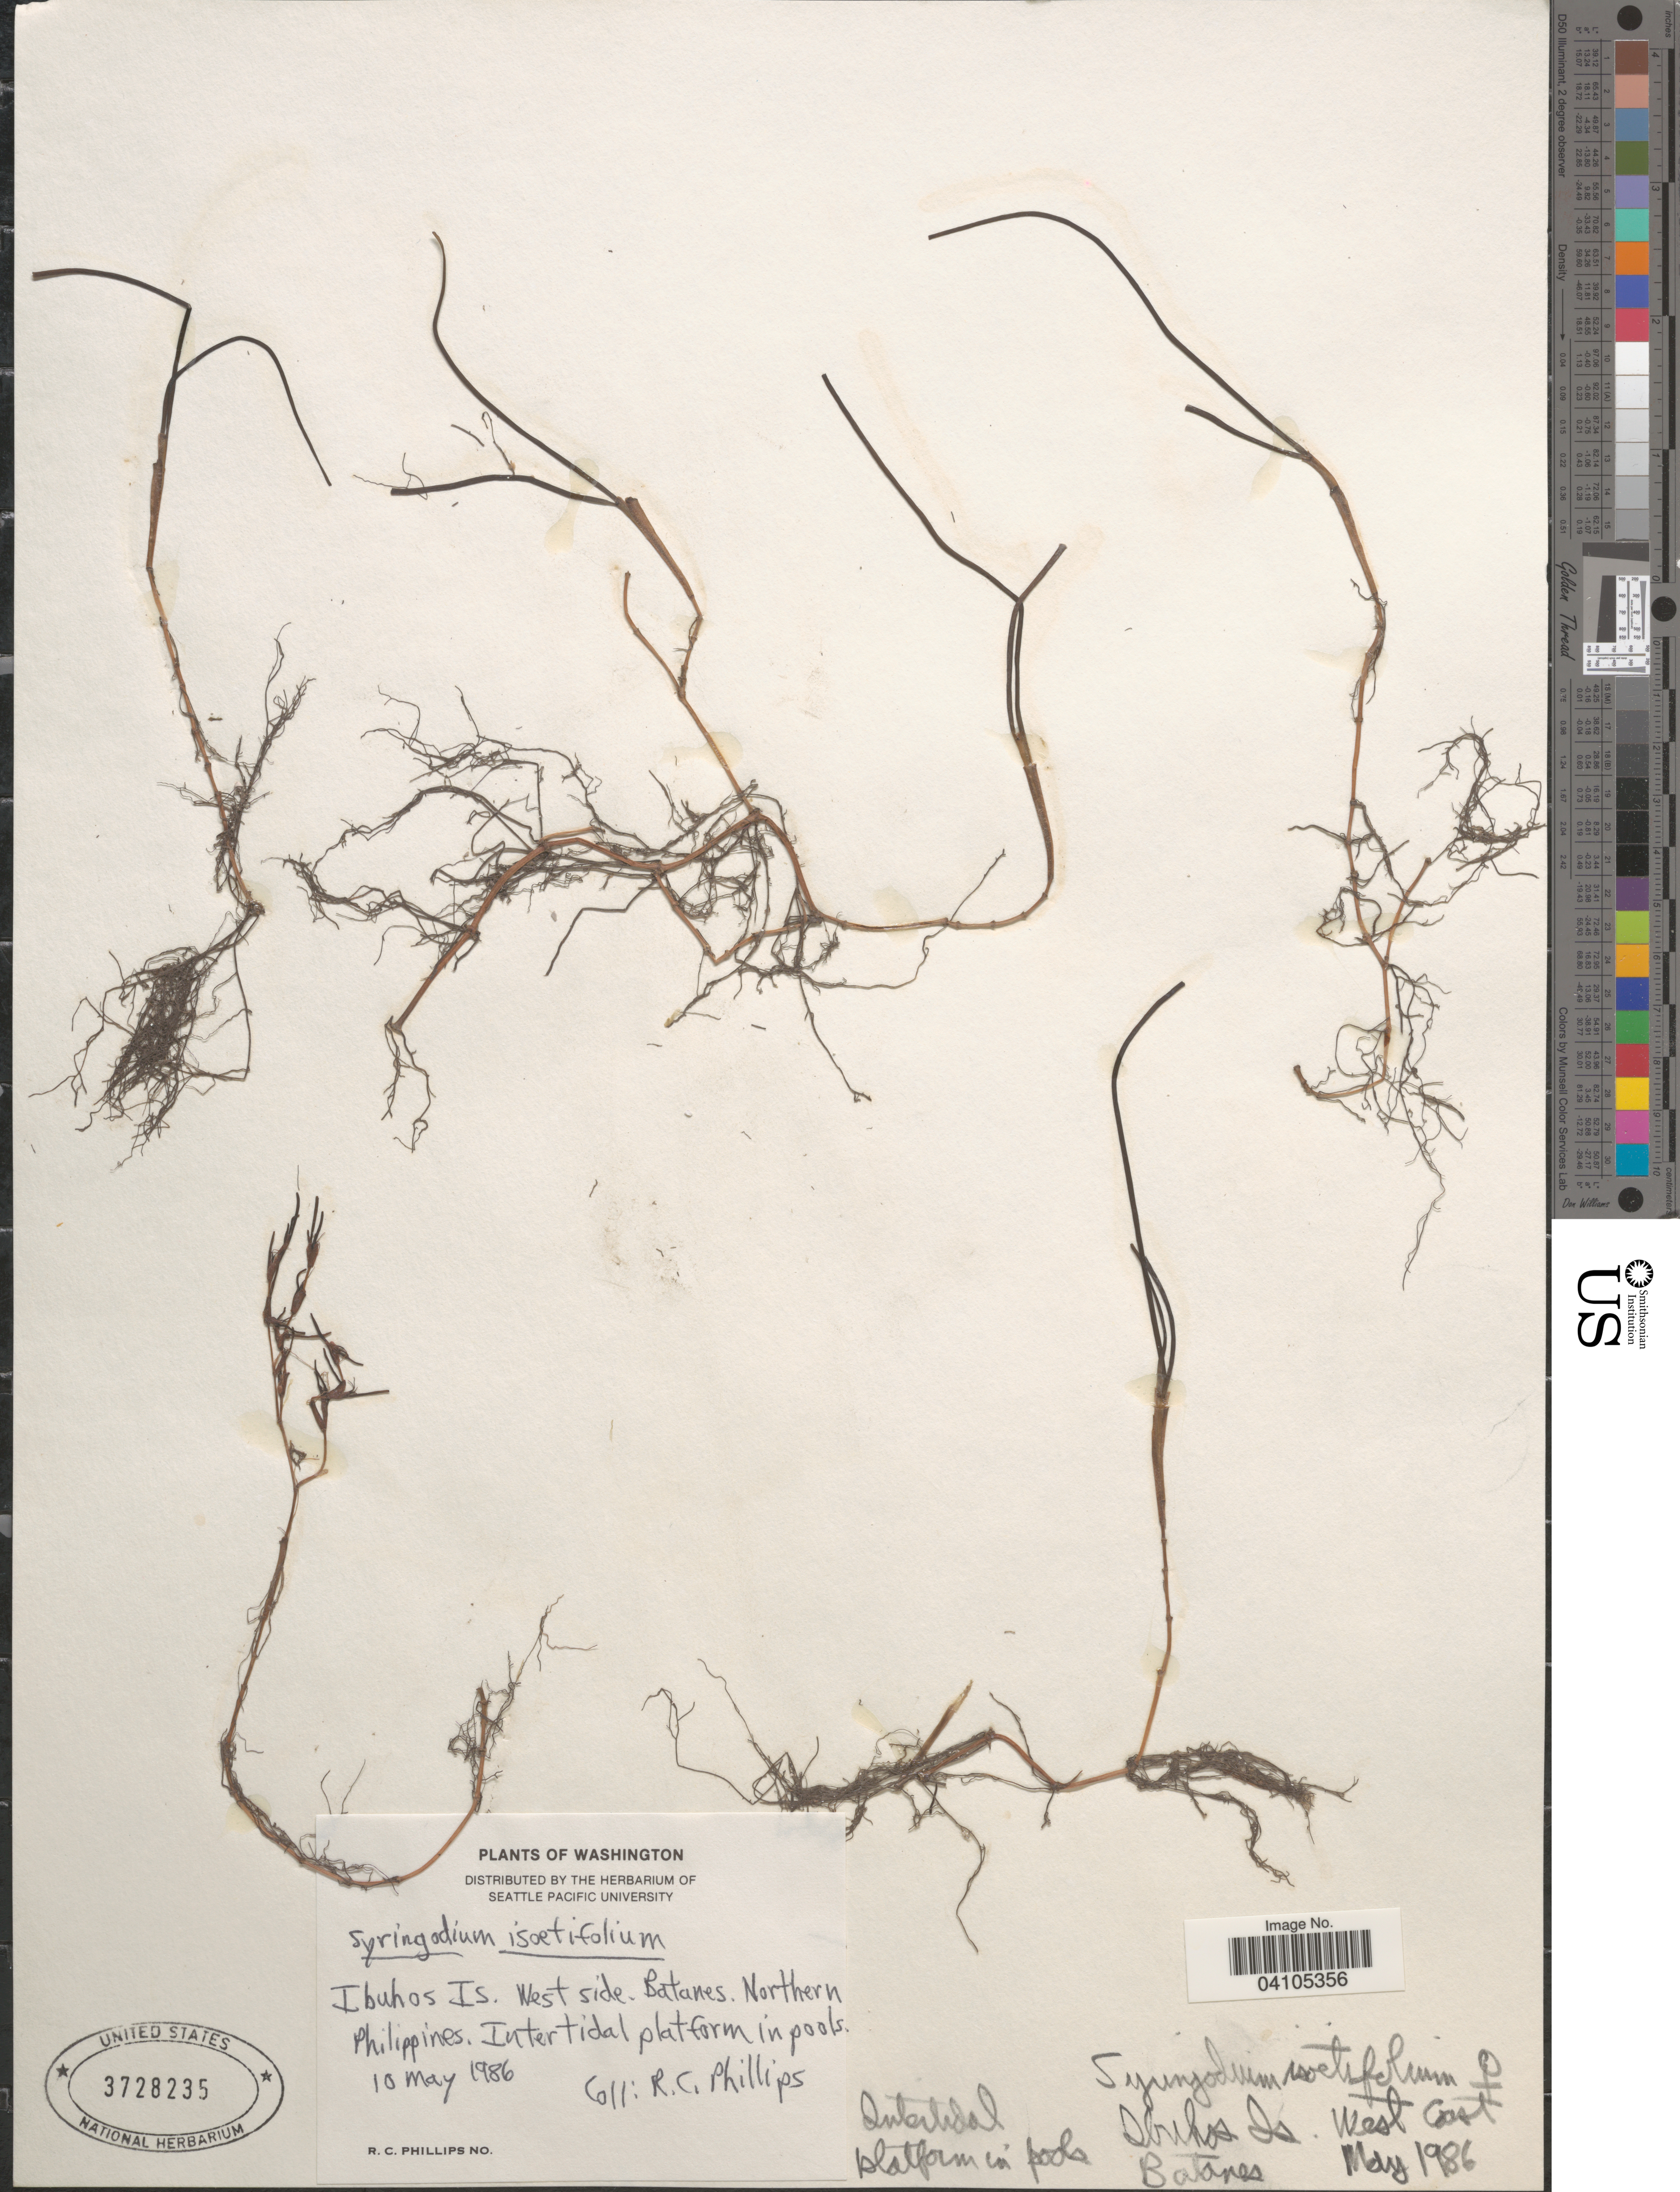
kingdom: Plantae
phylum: Tracheophyta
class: Liliopsida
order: Alismatales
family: Cymodoceaceae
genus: Syringodium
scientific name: Syringodium isoetifolium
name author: (Asch.) Dandy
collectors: R. C. Phillips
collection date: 1986-05-10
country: Philippines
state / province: Cagayan Valley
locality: Ibuhos Is. West side. Batanes. Northern Philippines.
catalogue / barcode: US 3728235